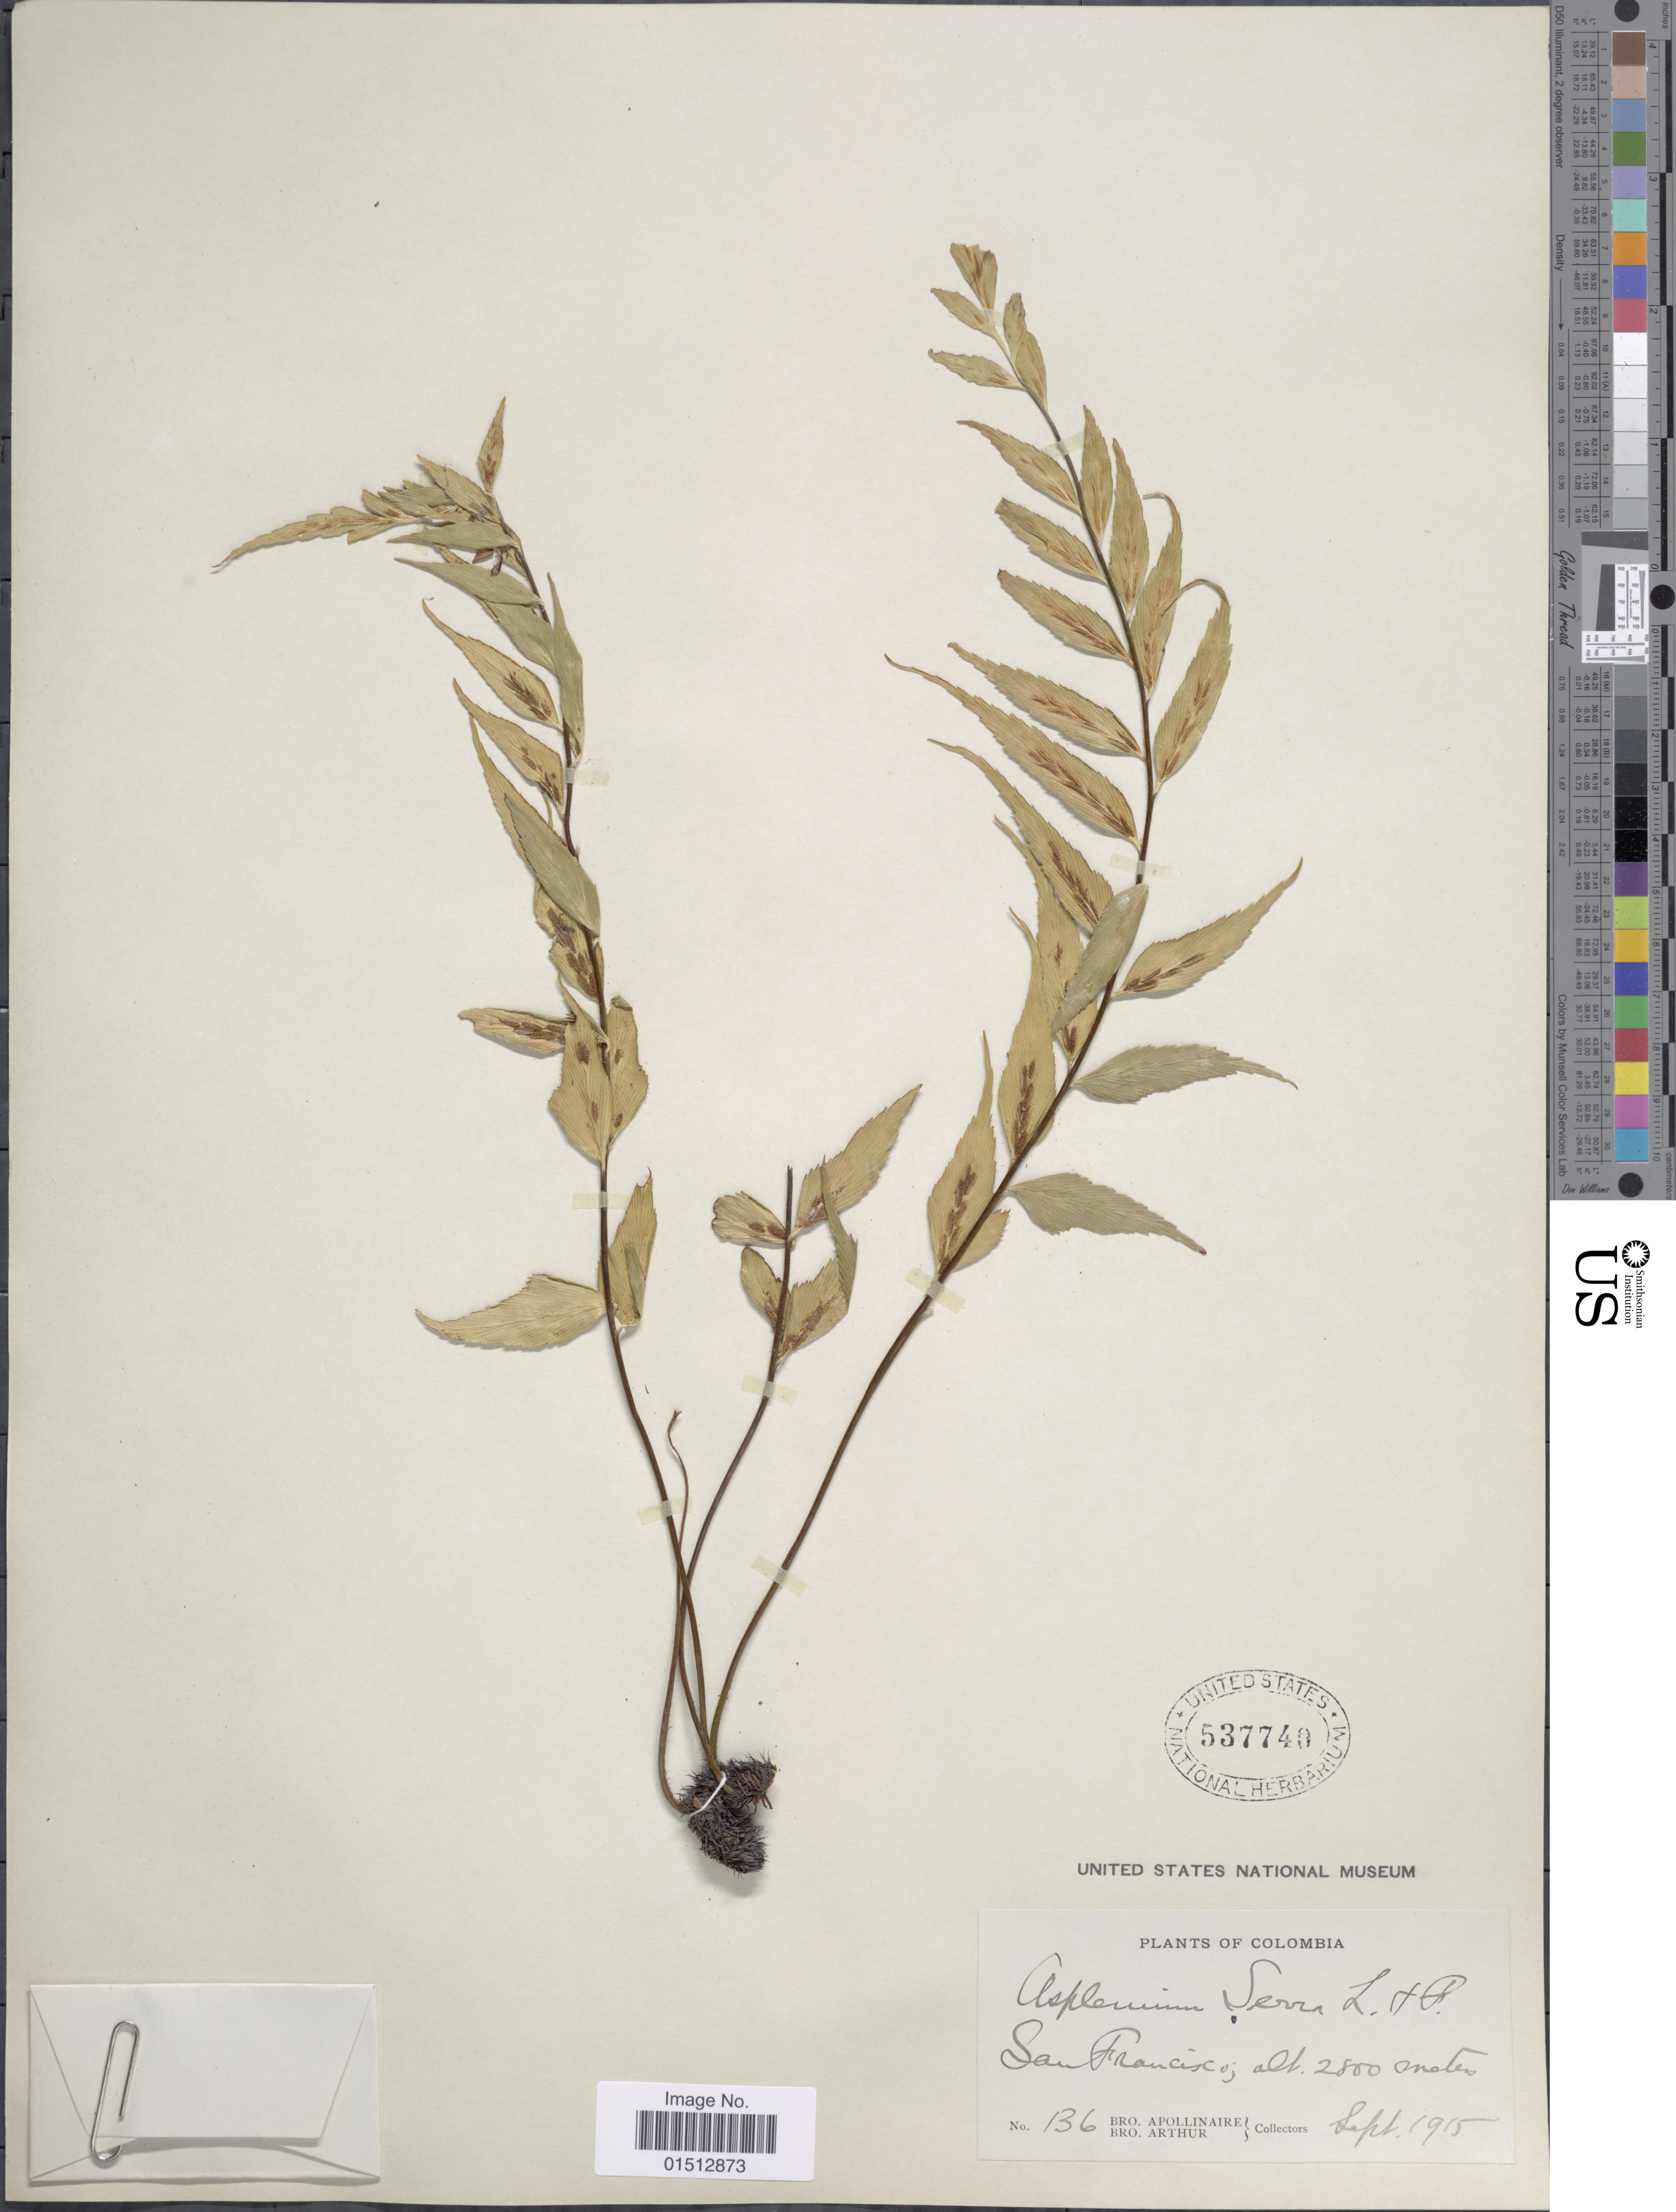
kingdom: Plantae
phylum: Tracheophyta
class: Polypodiopsida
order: Polypodiales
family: Aspleniaceae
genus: Asplenium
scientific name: Asplenium serra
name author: Langsd. & Fisch.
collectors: Bro. Apollinaire & Bro. Arthur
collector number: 136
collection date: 1915-09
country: Colombia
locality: Colombia, San Francisco.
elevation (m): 2800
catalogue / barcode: US 537740